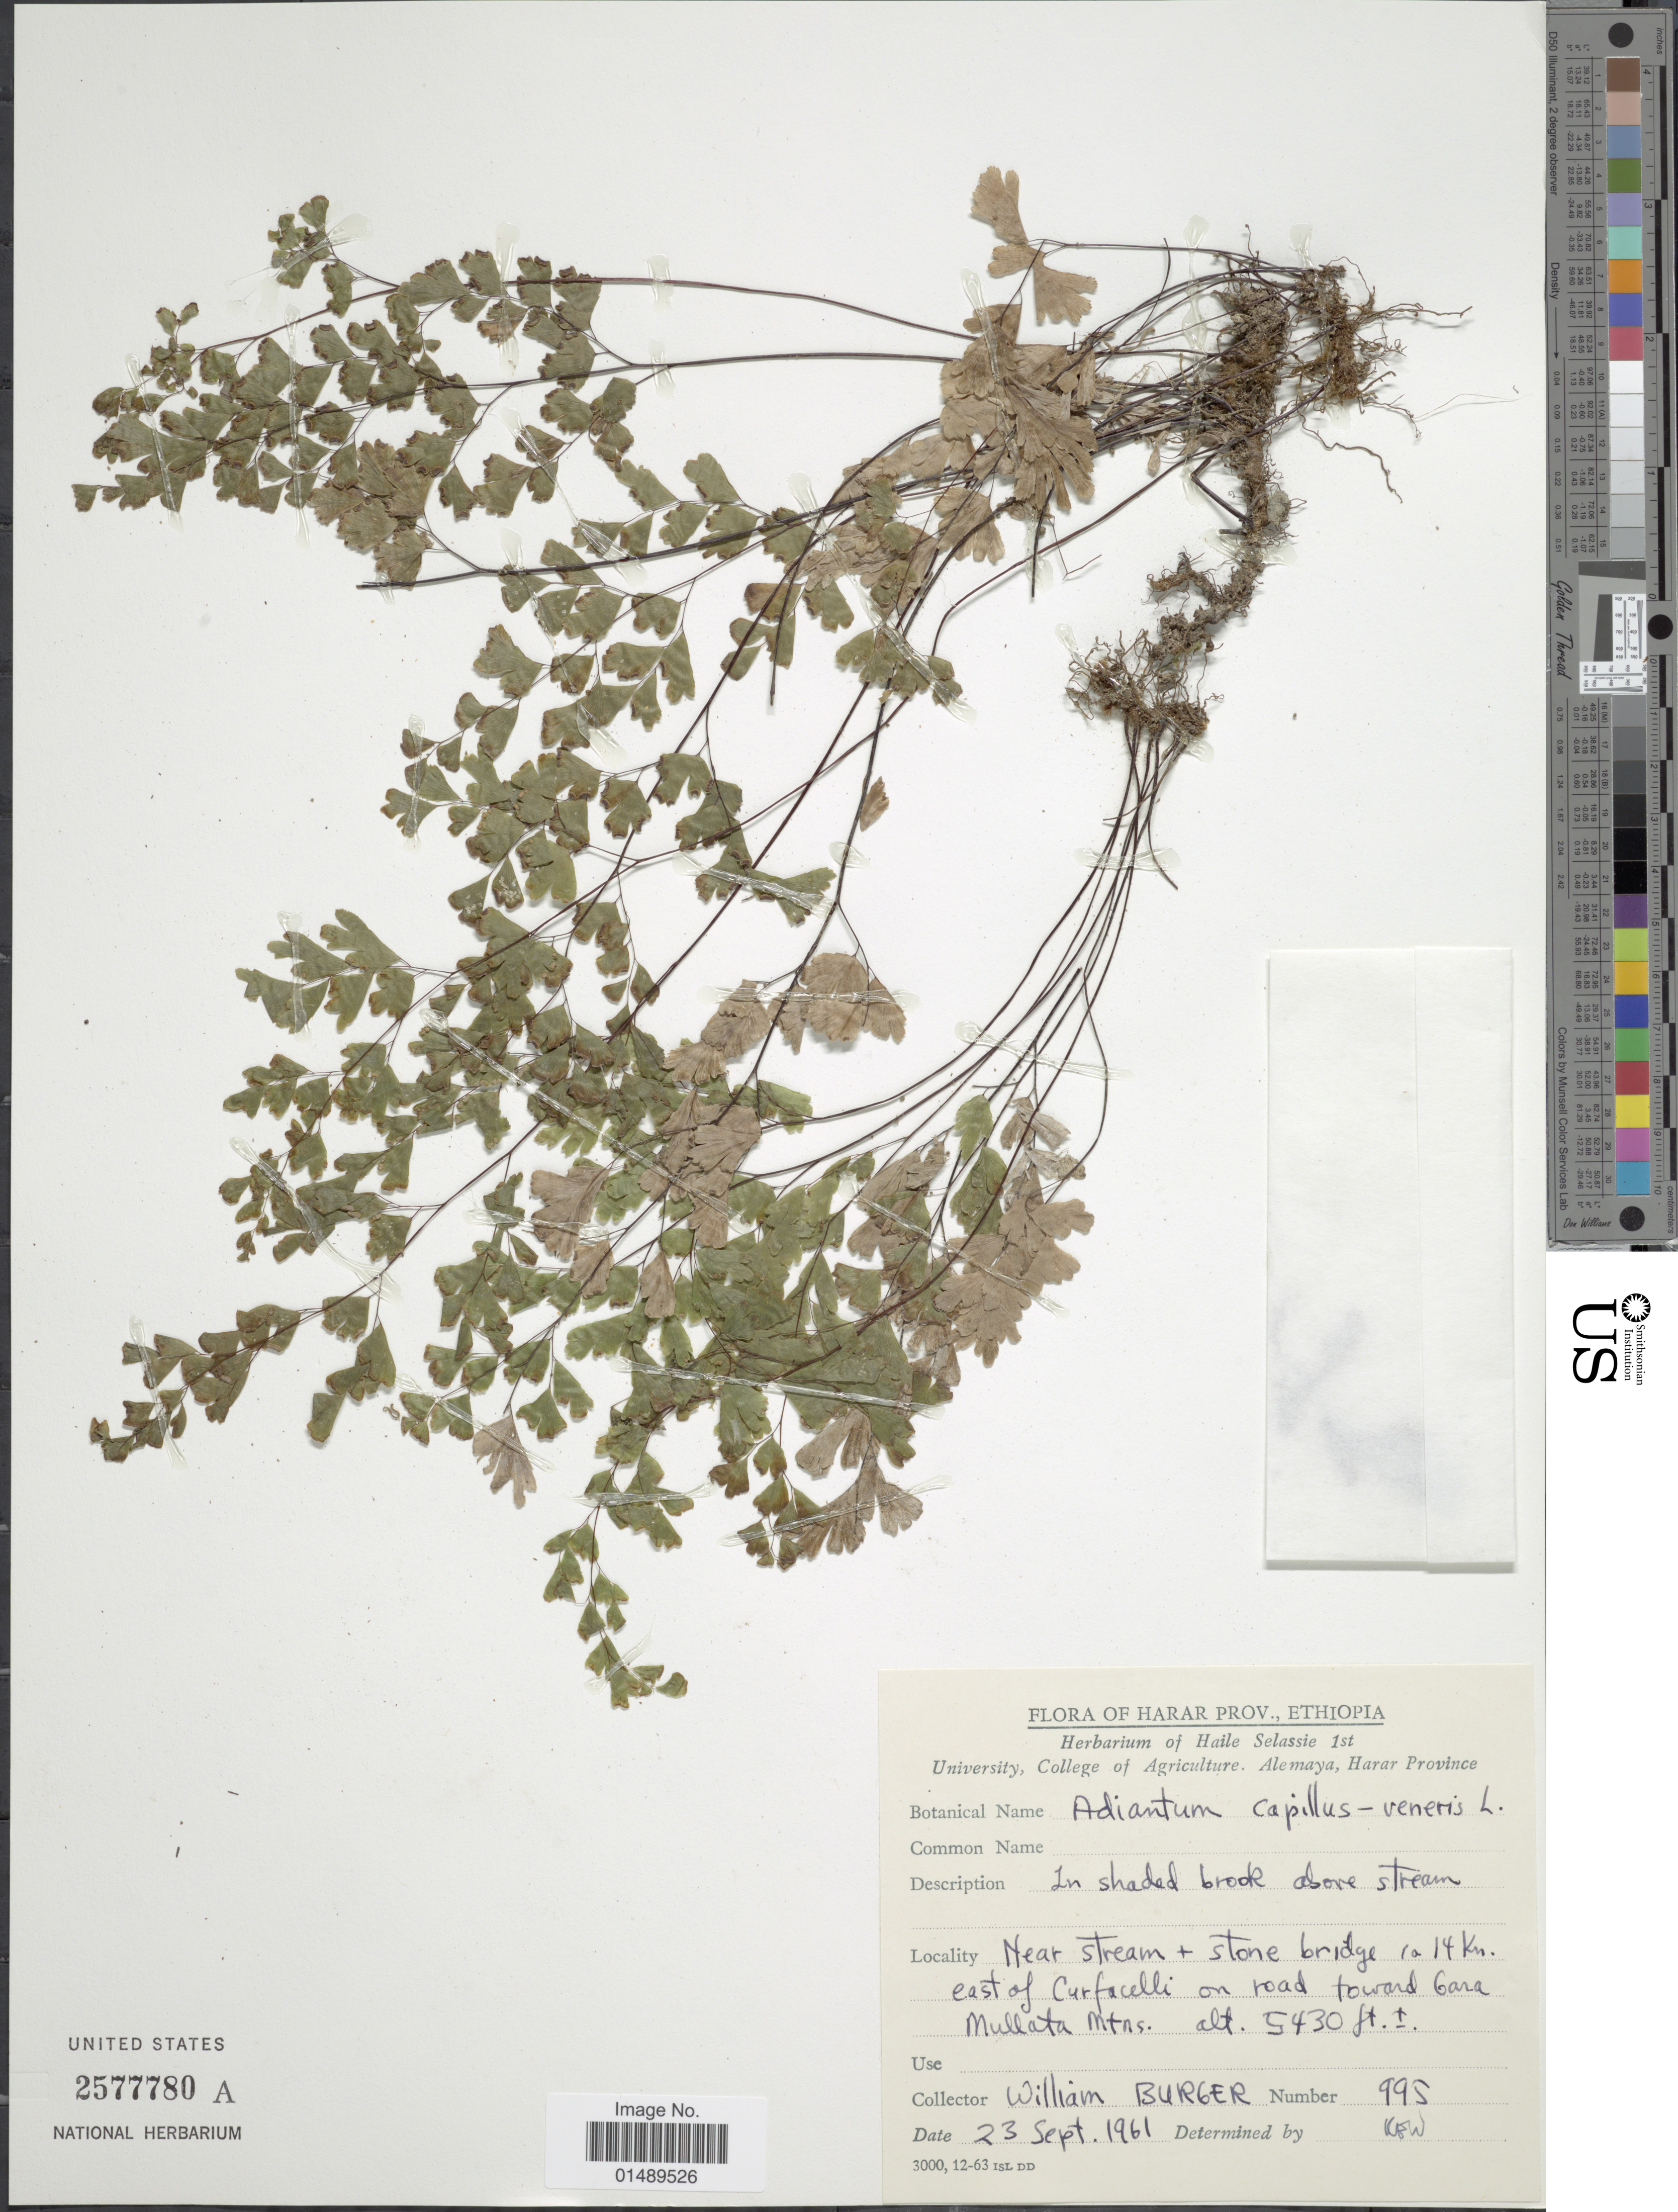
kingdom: Plantae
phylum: Tracheophyta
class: Polypodiopsida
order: Polypodiales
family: Pteridaceae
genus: Adiantum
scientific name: Adiantum capillus-veneris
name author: L.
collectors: W. Burger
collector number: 995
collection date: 1961-09-23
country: Ethiopia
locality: Harar Prov, near stream and stone bridge ca 14km east of Curfacelli on road toward Gara, Mullata Mtns [interpreted]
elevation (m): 1655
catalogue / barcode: US 2577780A